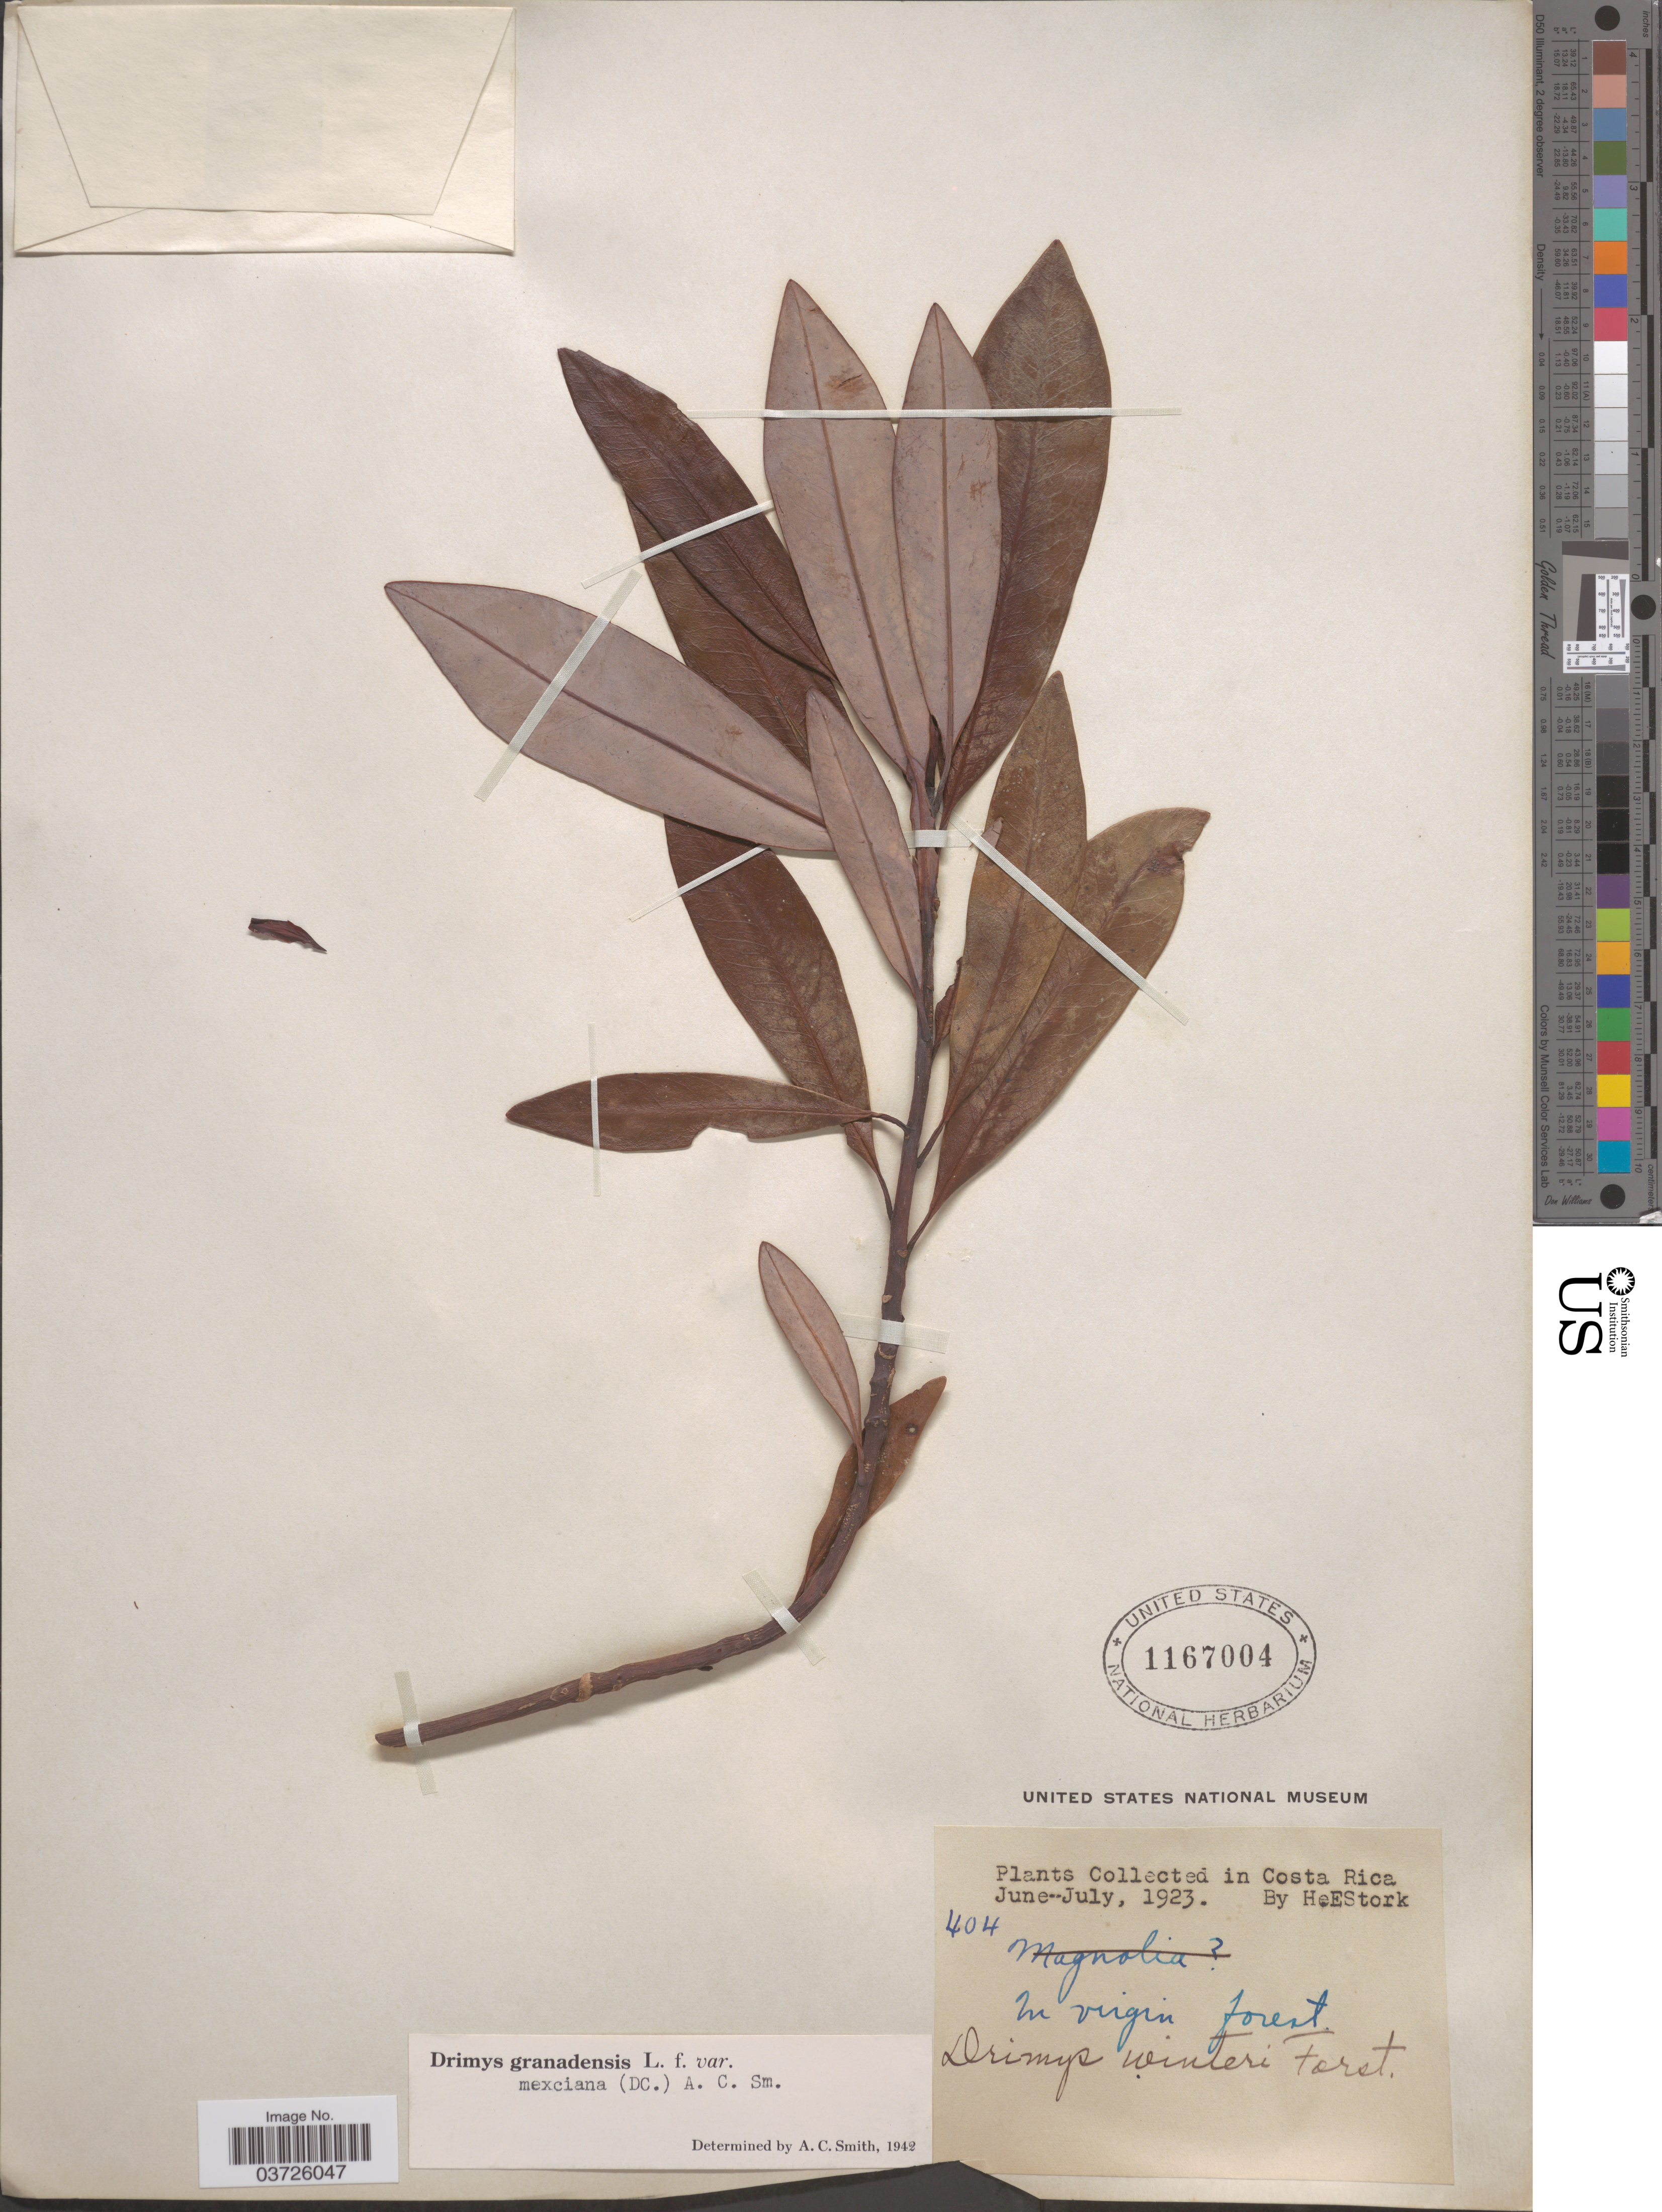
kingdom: Plantae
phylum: Tracheophyta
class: Magnoliopsida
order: Canellales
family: Winteraceae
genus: Drimys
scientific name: Drimys granadensis var. mexicana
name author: L. f.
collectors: H. E. Stork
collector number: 404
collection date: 1923-06/1923-07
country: Costa Rica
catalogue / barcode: US 1167004